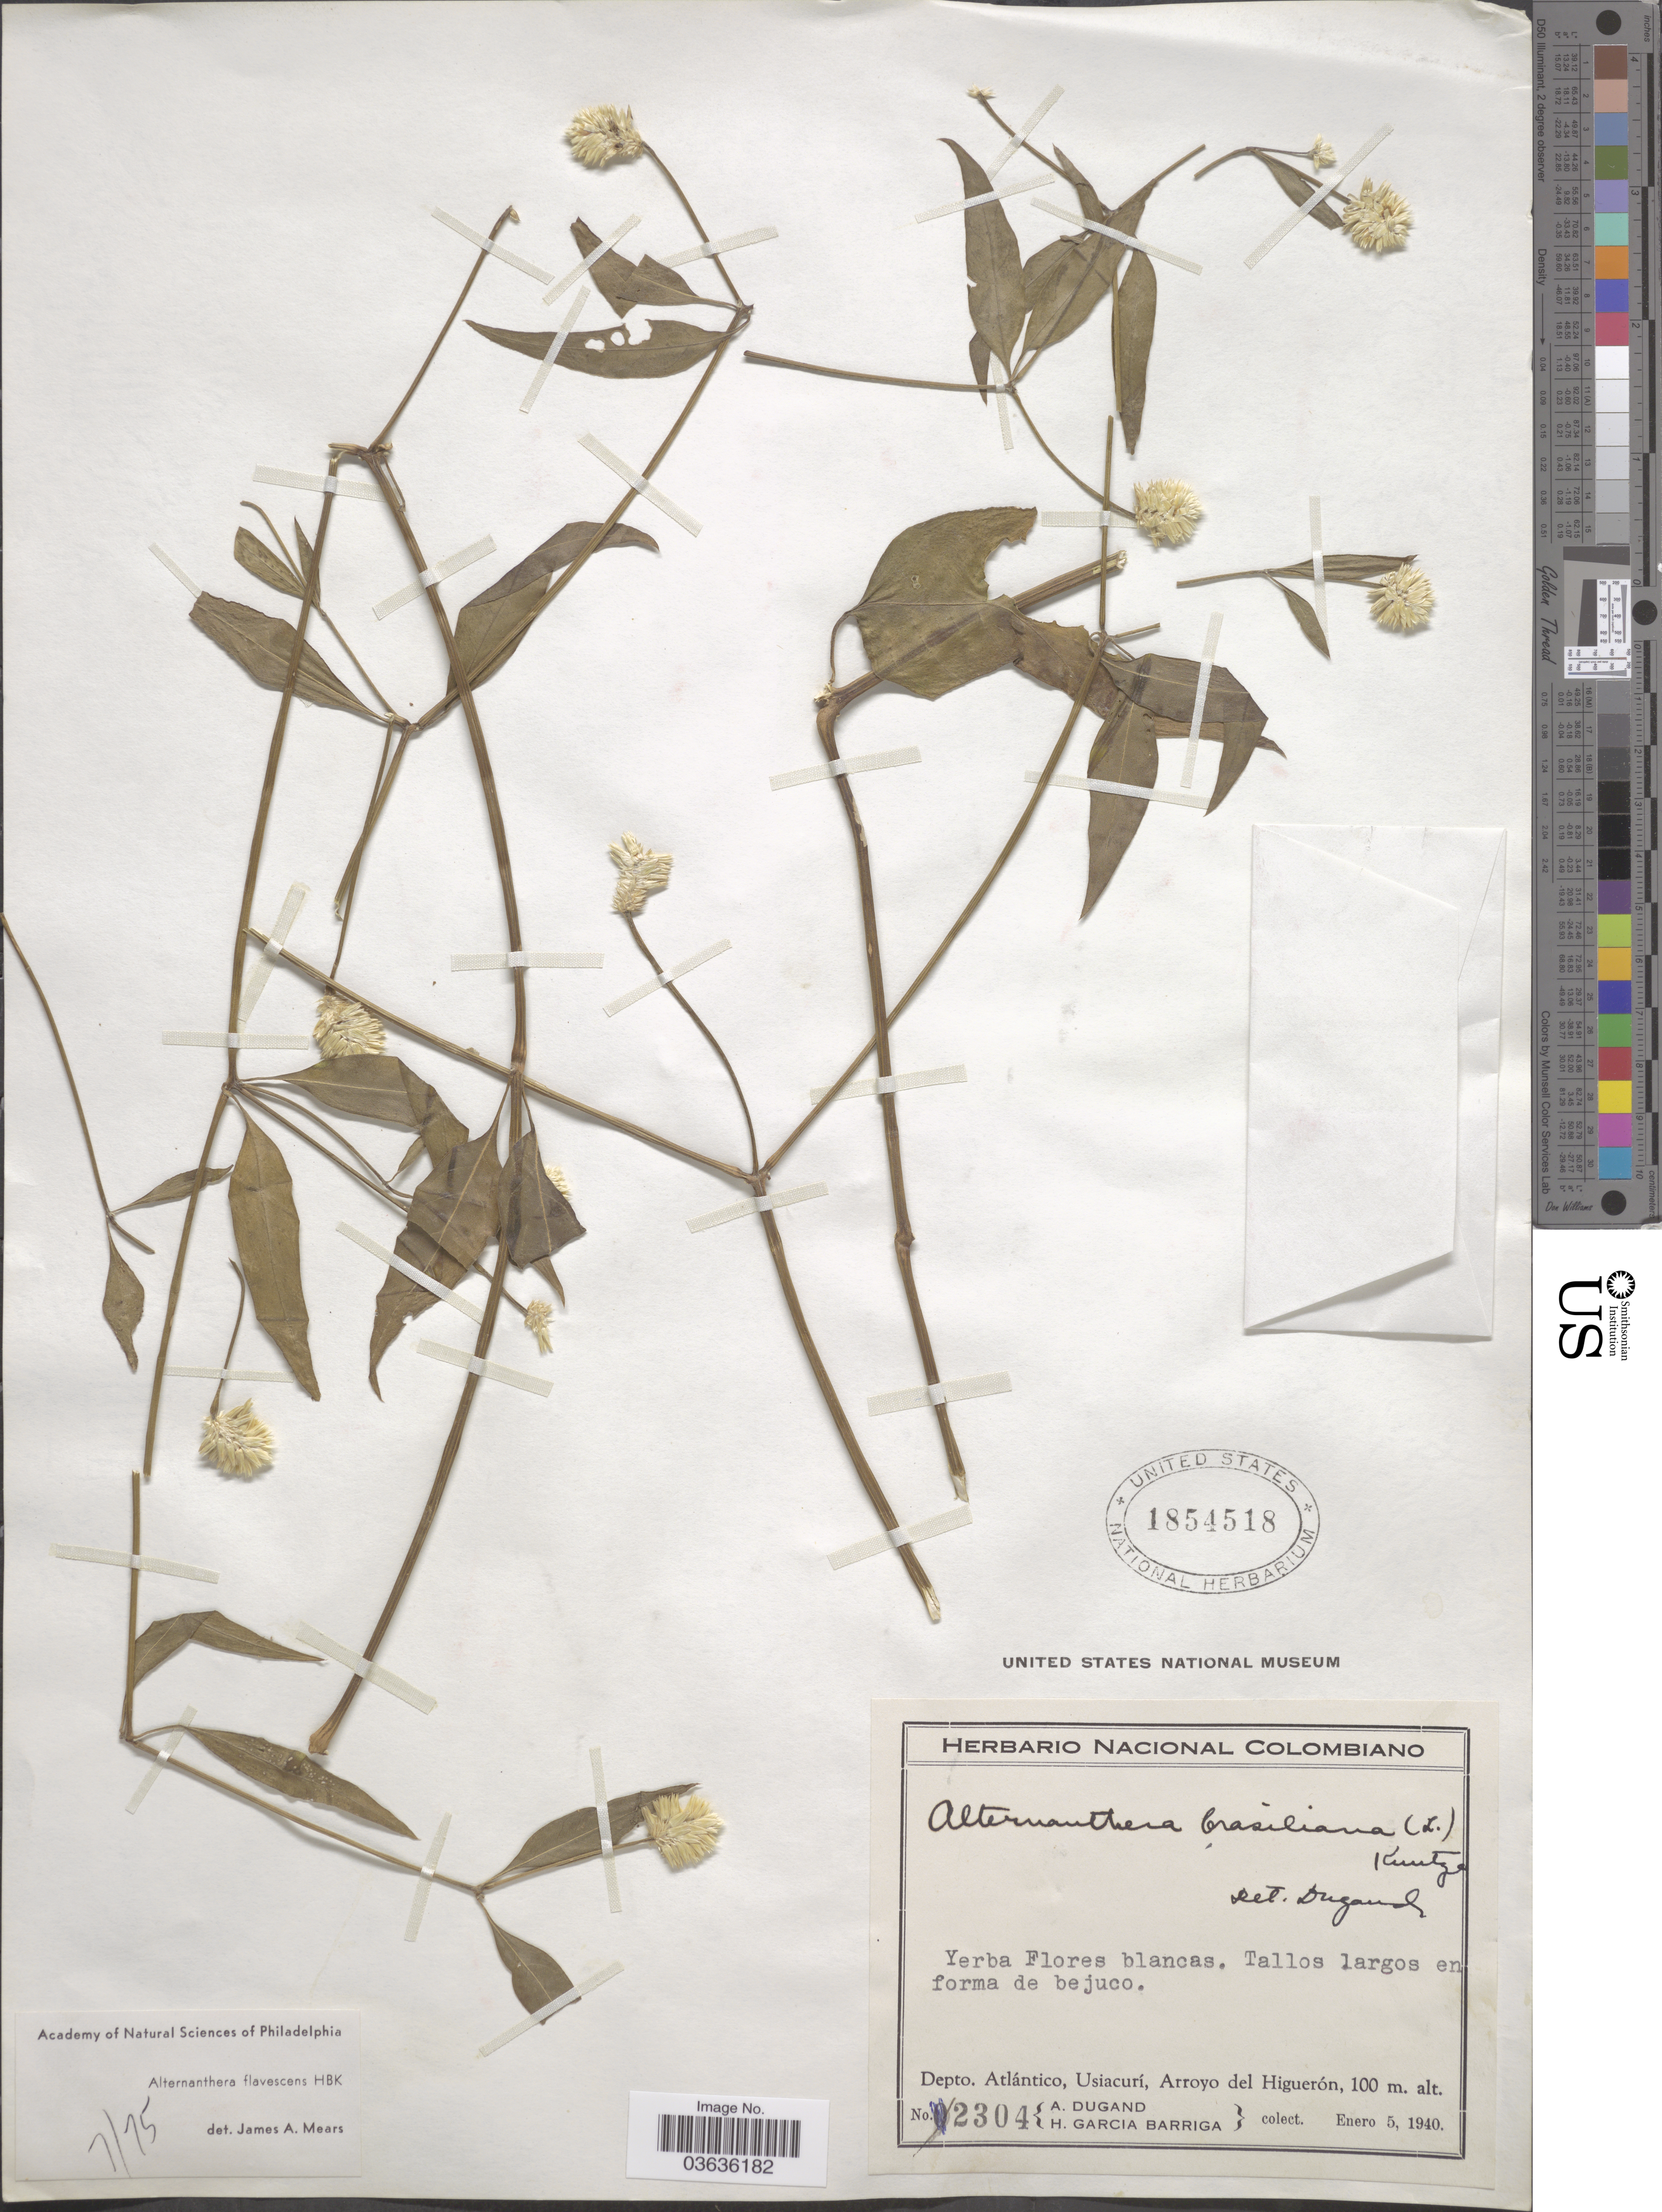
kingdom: Plantae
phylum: Tracheophyta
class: Magnoliopsida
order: Caryophyllales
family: Amaranthaceae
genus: Alternanthera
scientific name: Alternanthera flavescens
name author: Kunth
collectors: A. Dugand & H. García Barriga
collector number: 2304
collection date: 1940-01-05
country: Colombia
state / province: Atlántico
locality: Depto. Atlántico, Usiacurí, Arroyo del Higuerón.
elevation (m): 100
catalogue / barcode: US 1854518